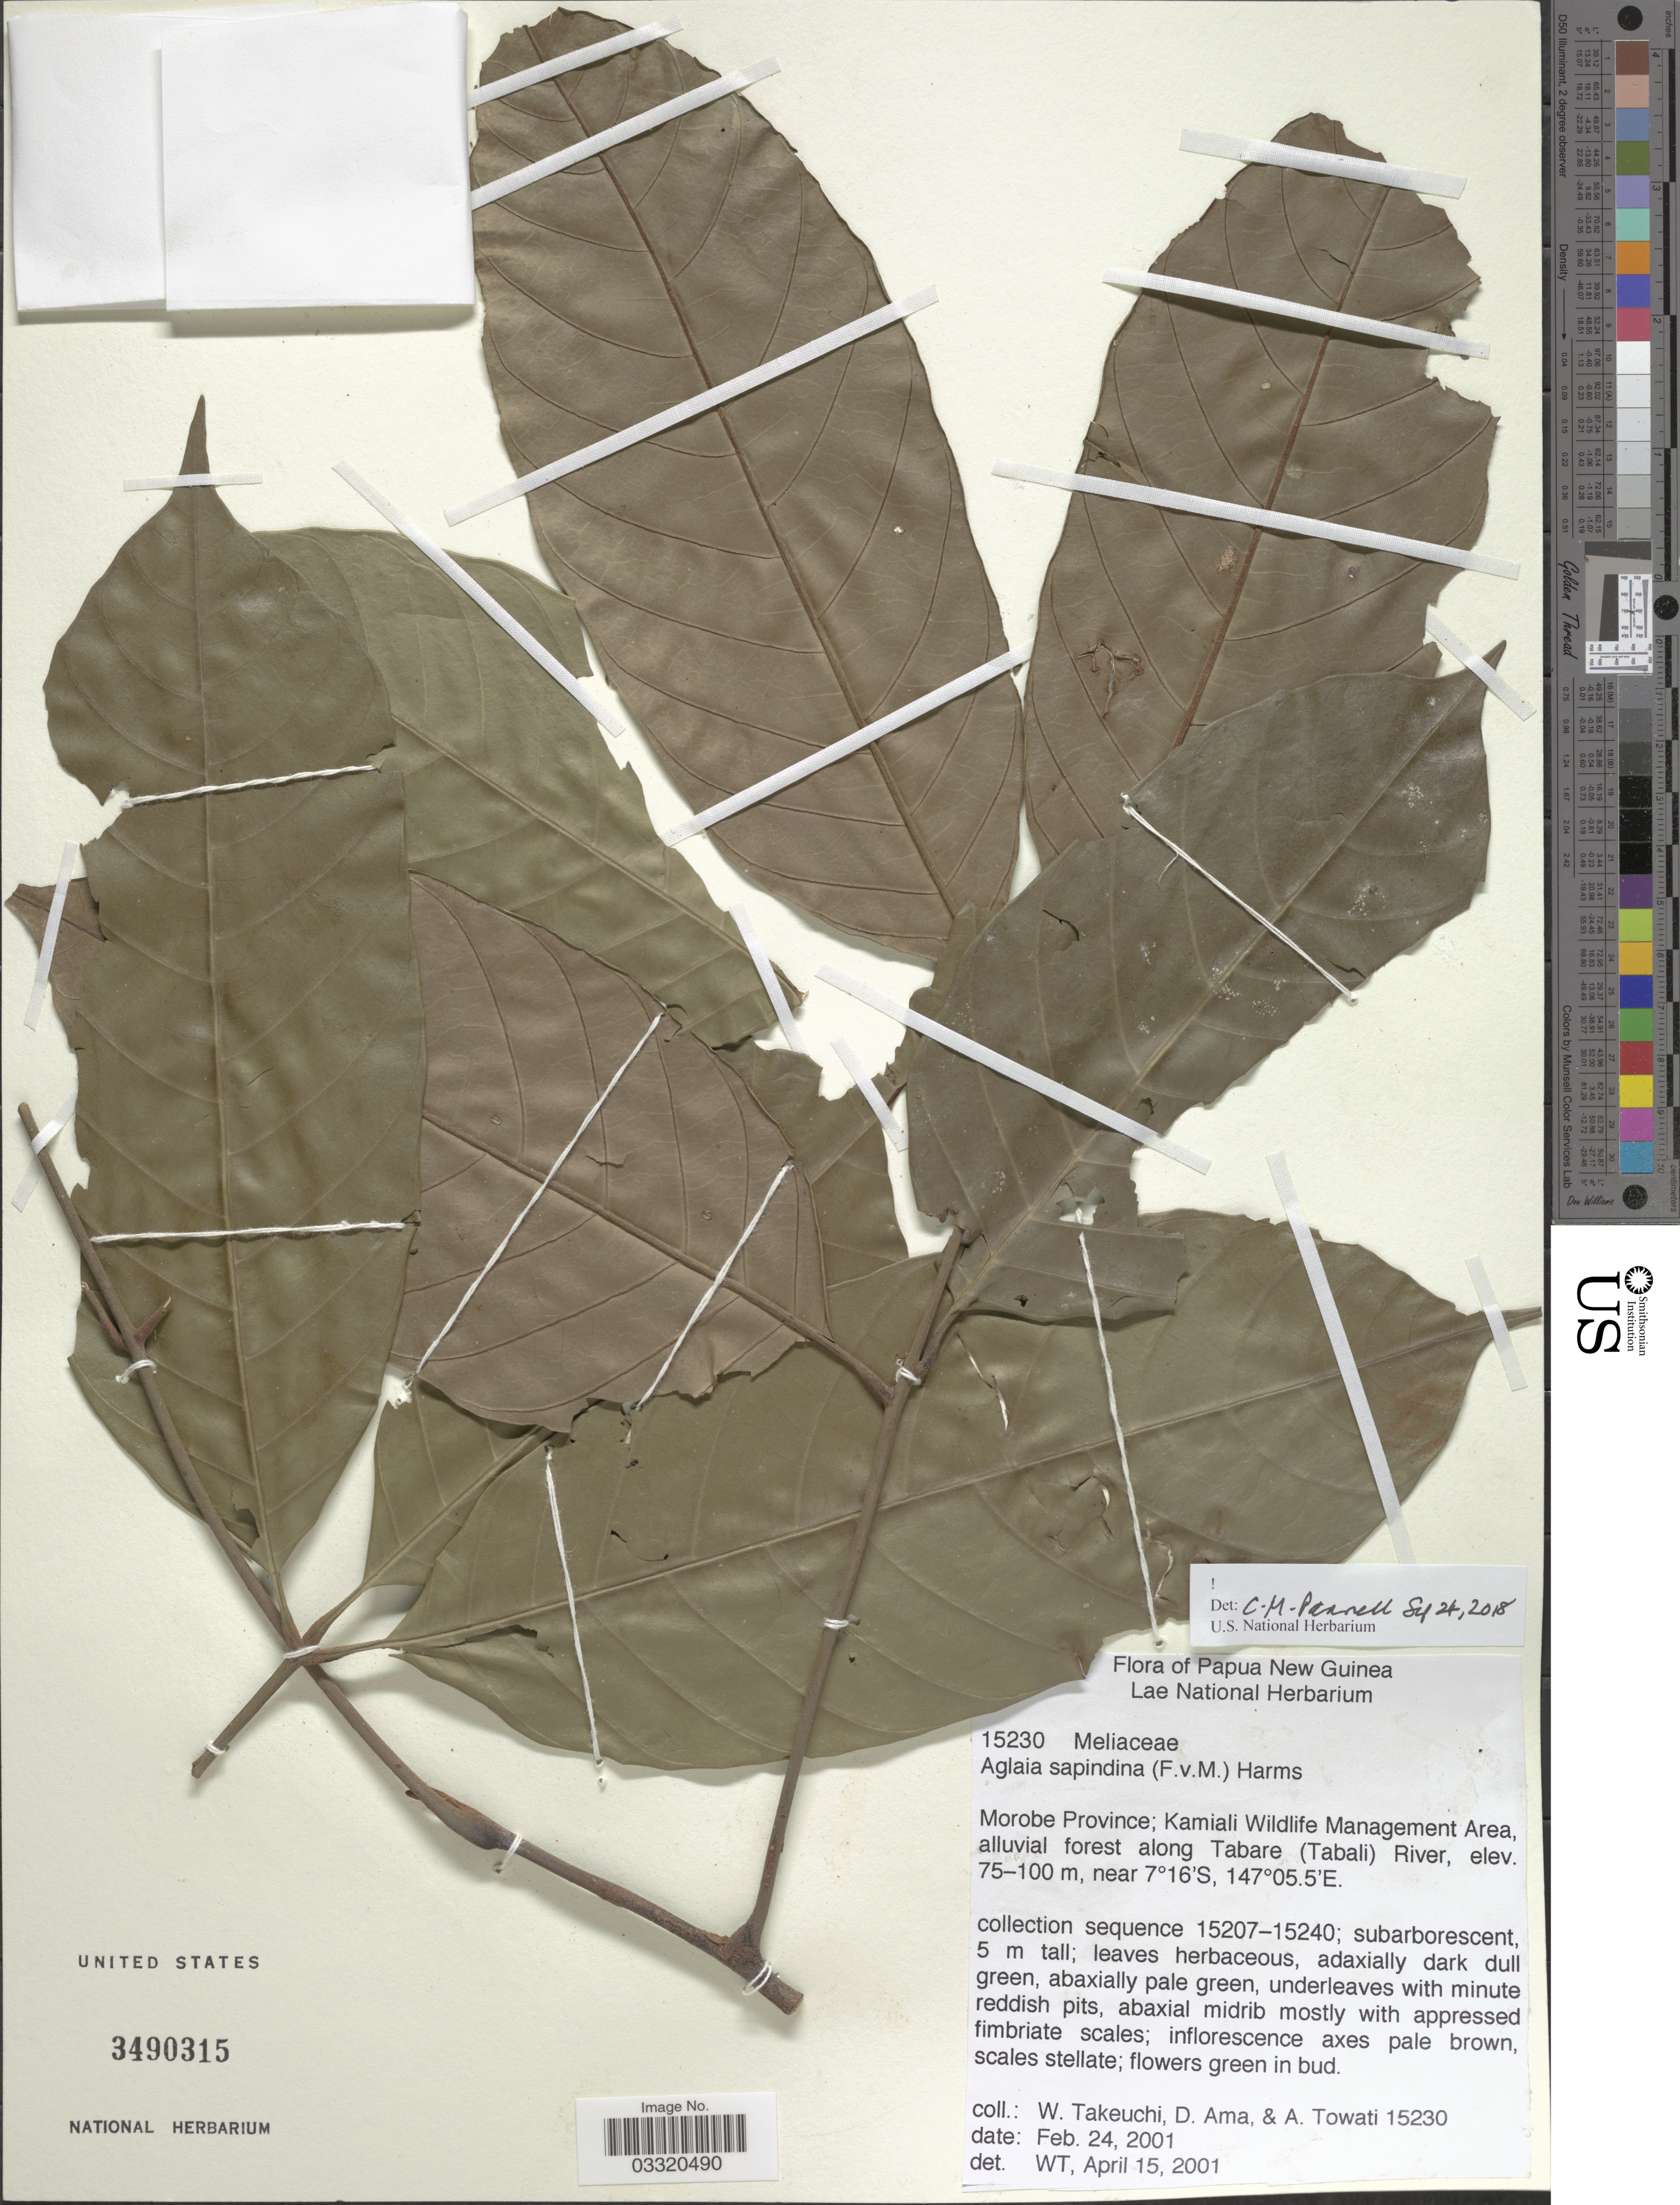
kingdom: Plantae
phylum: Tracheophyta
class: Magnoliopsida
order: Sapindales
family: Meliaceae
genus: Aglaia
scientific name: Aglaia sapindina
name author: (F. Muell.) Harms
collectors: W. Takeuchi, D. Ama & A. Towati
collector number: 15230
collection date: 2001-02-24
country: Papua New Guinea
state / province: Morobe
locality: Papua New Guinea. Kamiali Wildlife Management Area, alluvial forest along Tabare (Tabali) River.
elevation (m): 75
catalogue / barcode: US 3490315